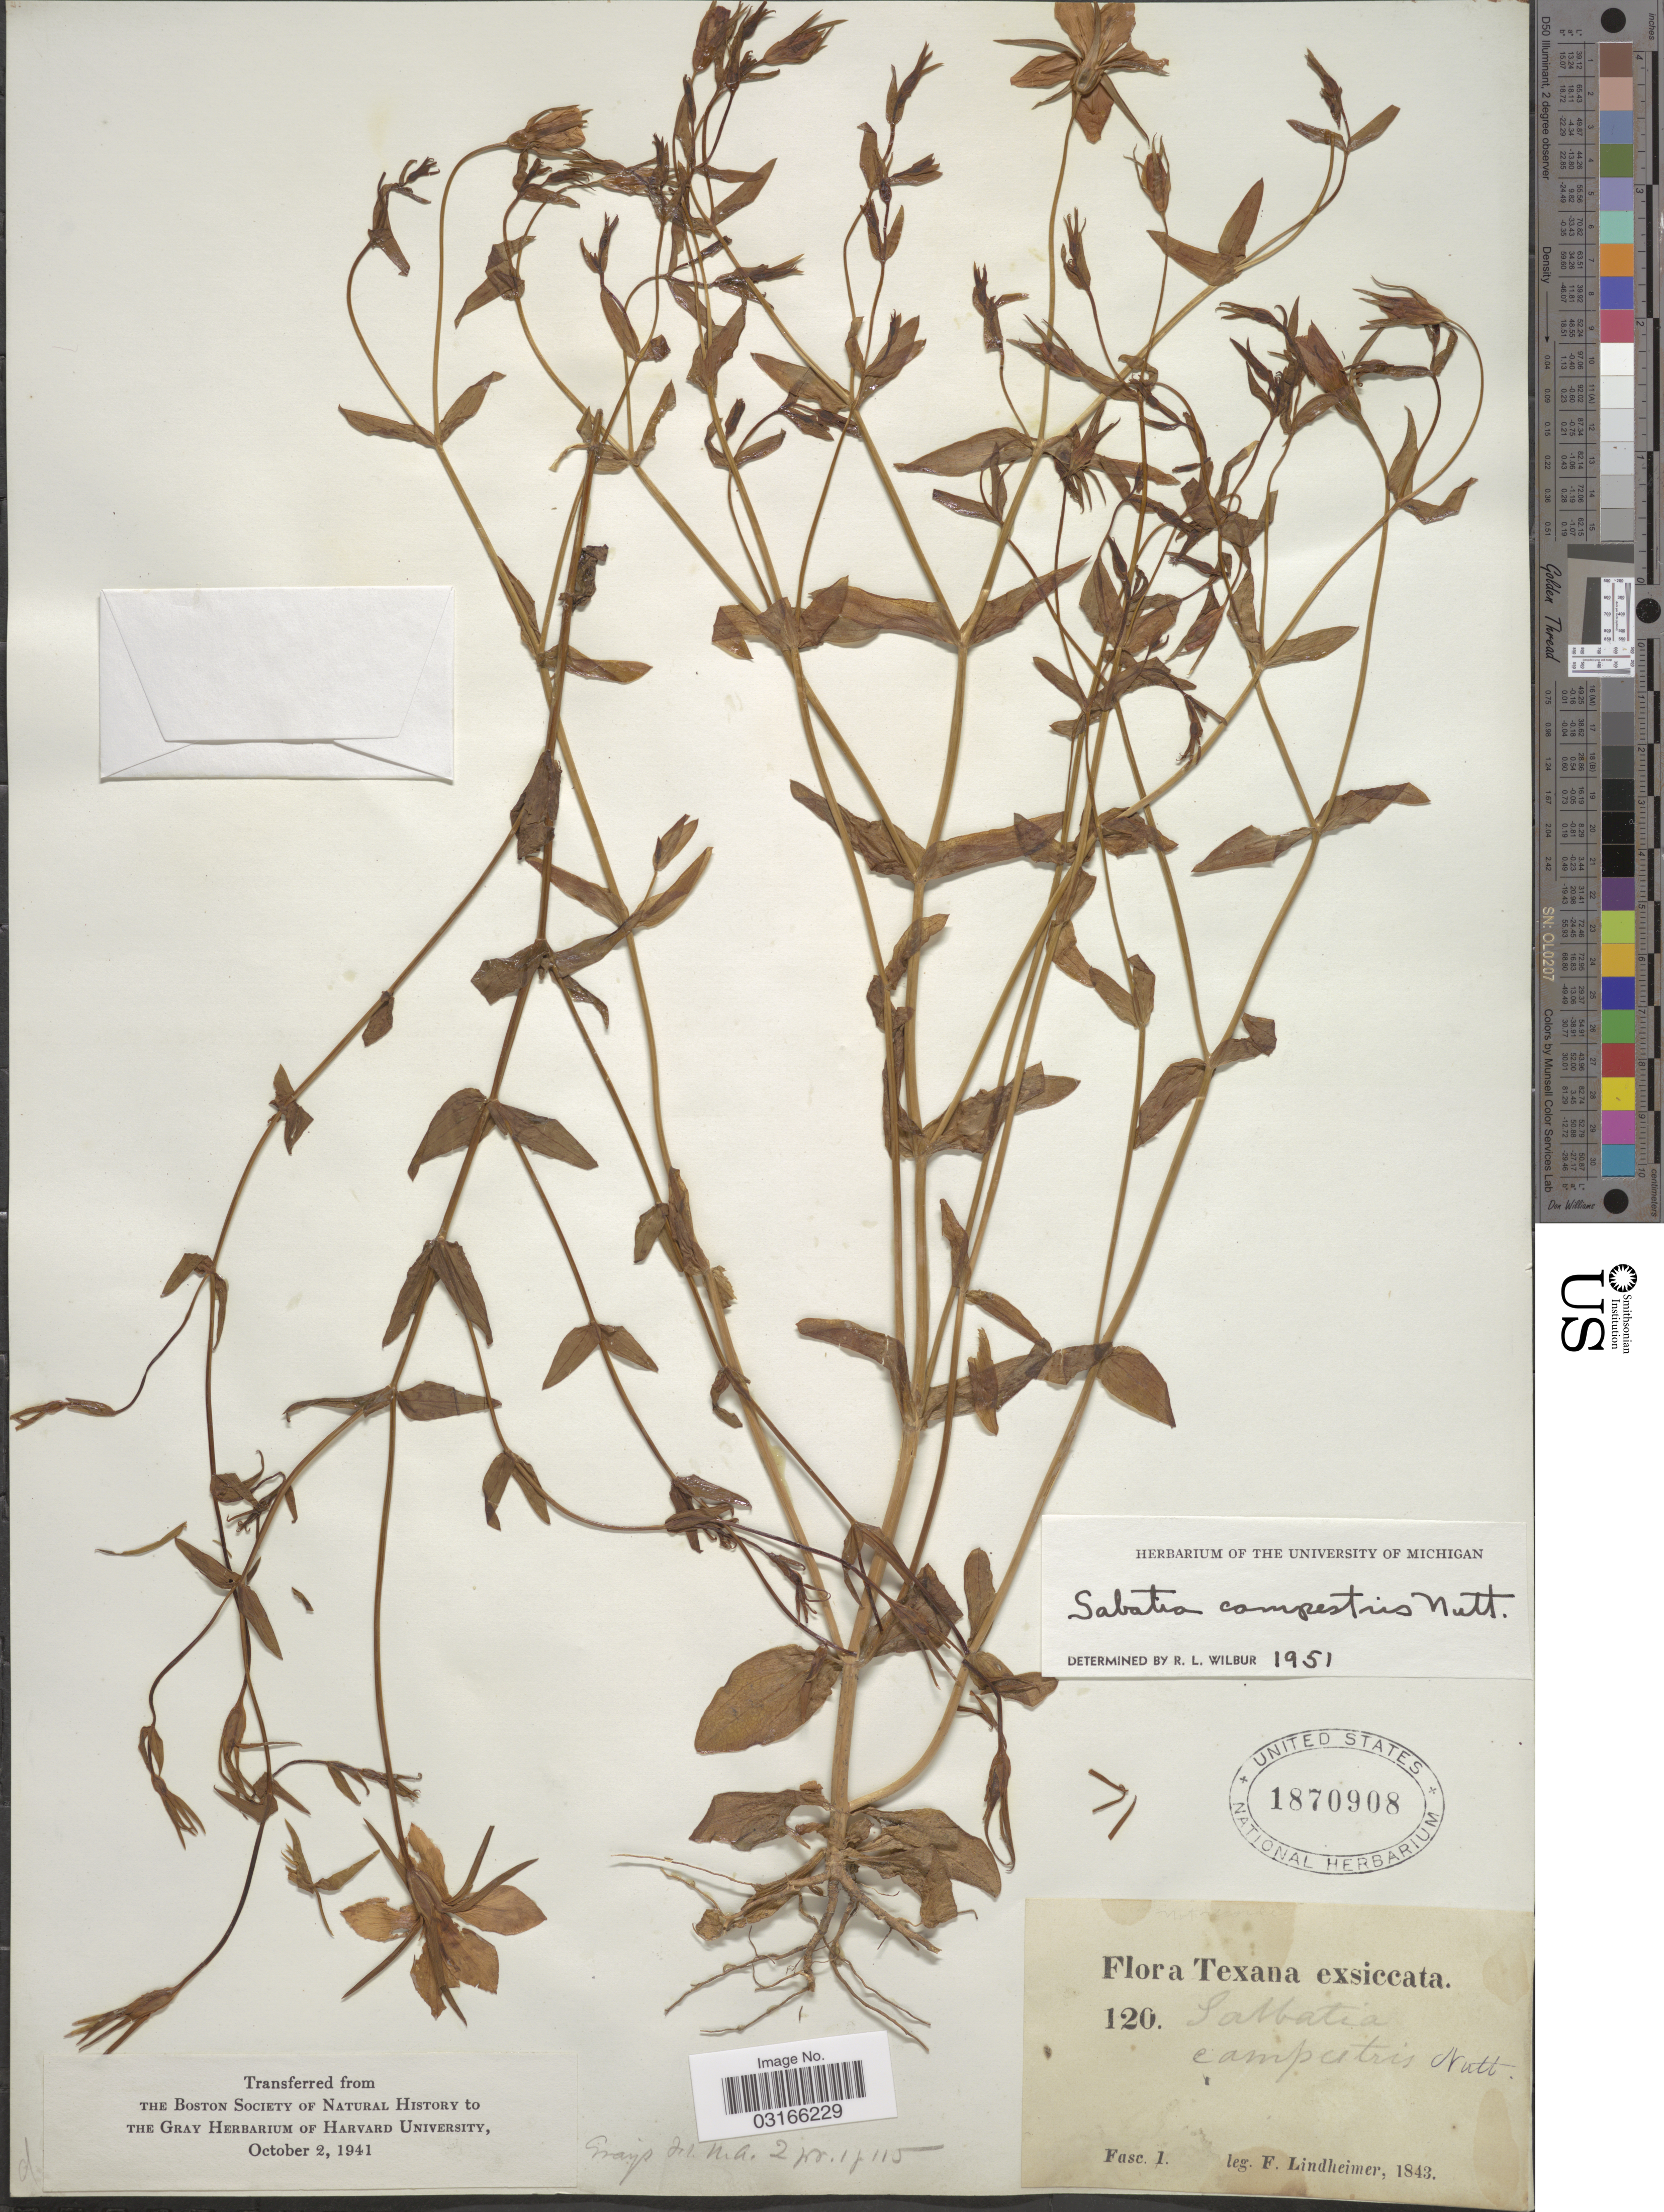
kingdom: Plantae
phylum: Tracheophyta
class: Magnoliopsida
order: Gentianales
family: Gentianaceae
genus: Sabatia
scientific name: Sabatia campestris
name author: Nutt.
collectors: F. Lindheimer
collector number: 120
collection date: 1843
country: United States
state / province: Texas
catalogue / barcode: US 1870908